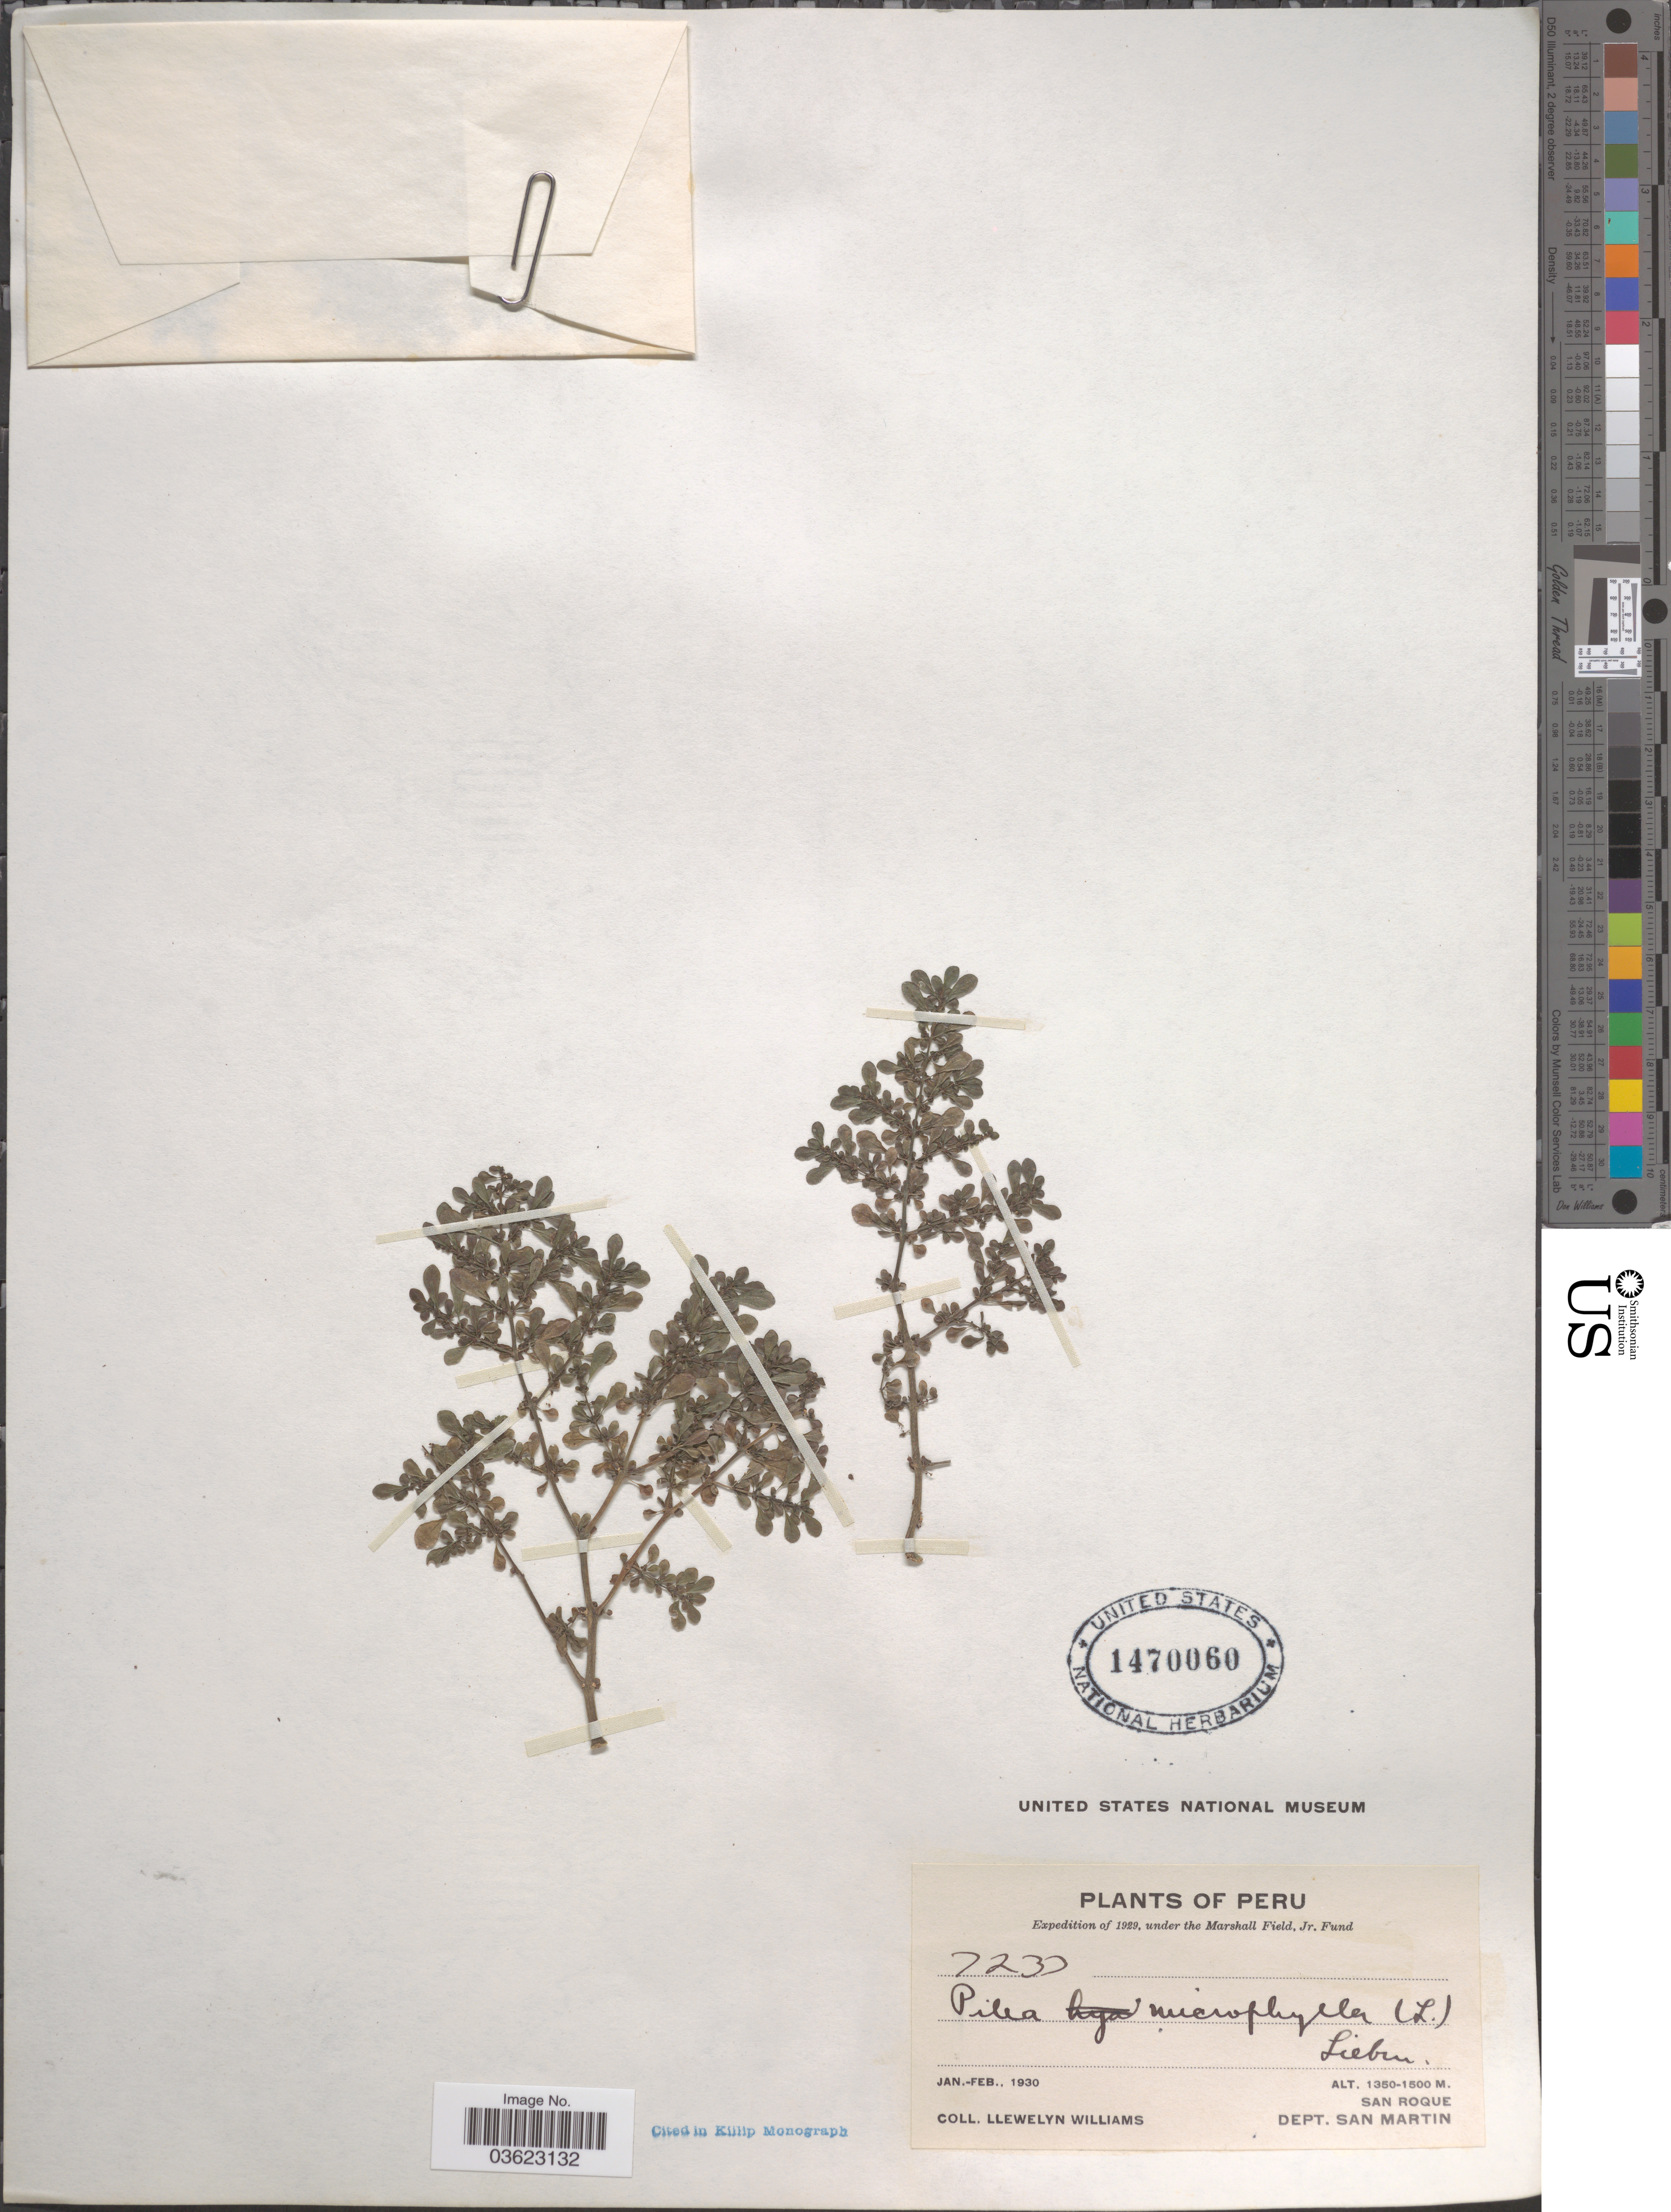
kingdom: Plantae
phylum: Tracheophyta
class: Magnoliopsida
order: Rosales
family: Urticaceae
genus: Pilea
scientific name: Pilea microphylla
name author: (L.) Liebm.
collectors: Ll. Williams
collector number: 7233*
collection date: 1930-01/1930-02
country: Peru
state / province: San Martín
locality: San Roque. Dept. San Martin.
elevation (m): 1350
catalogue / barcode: US 1470060